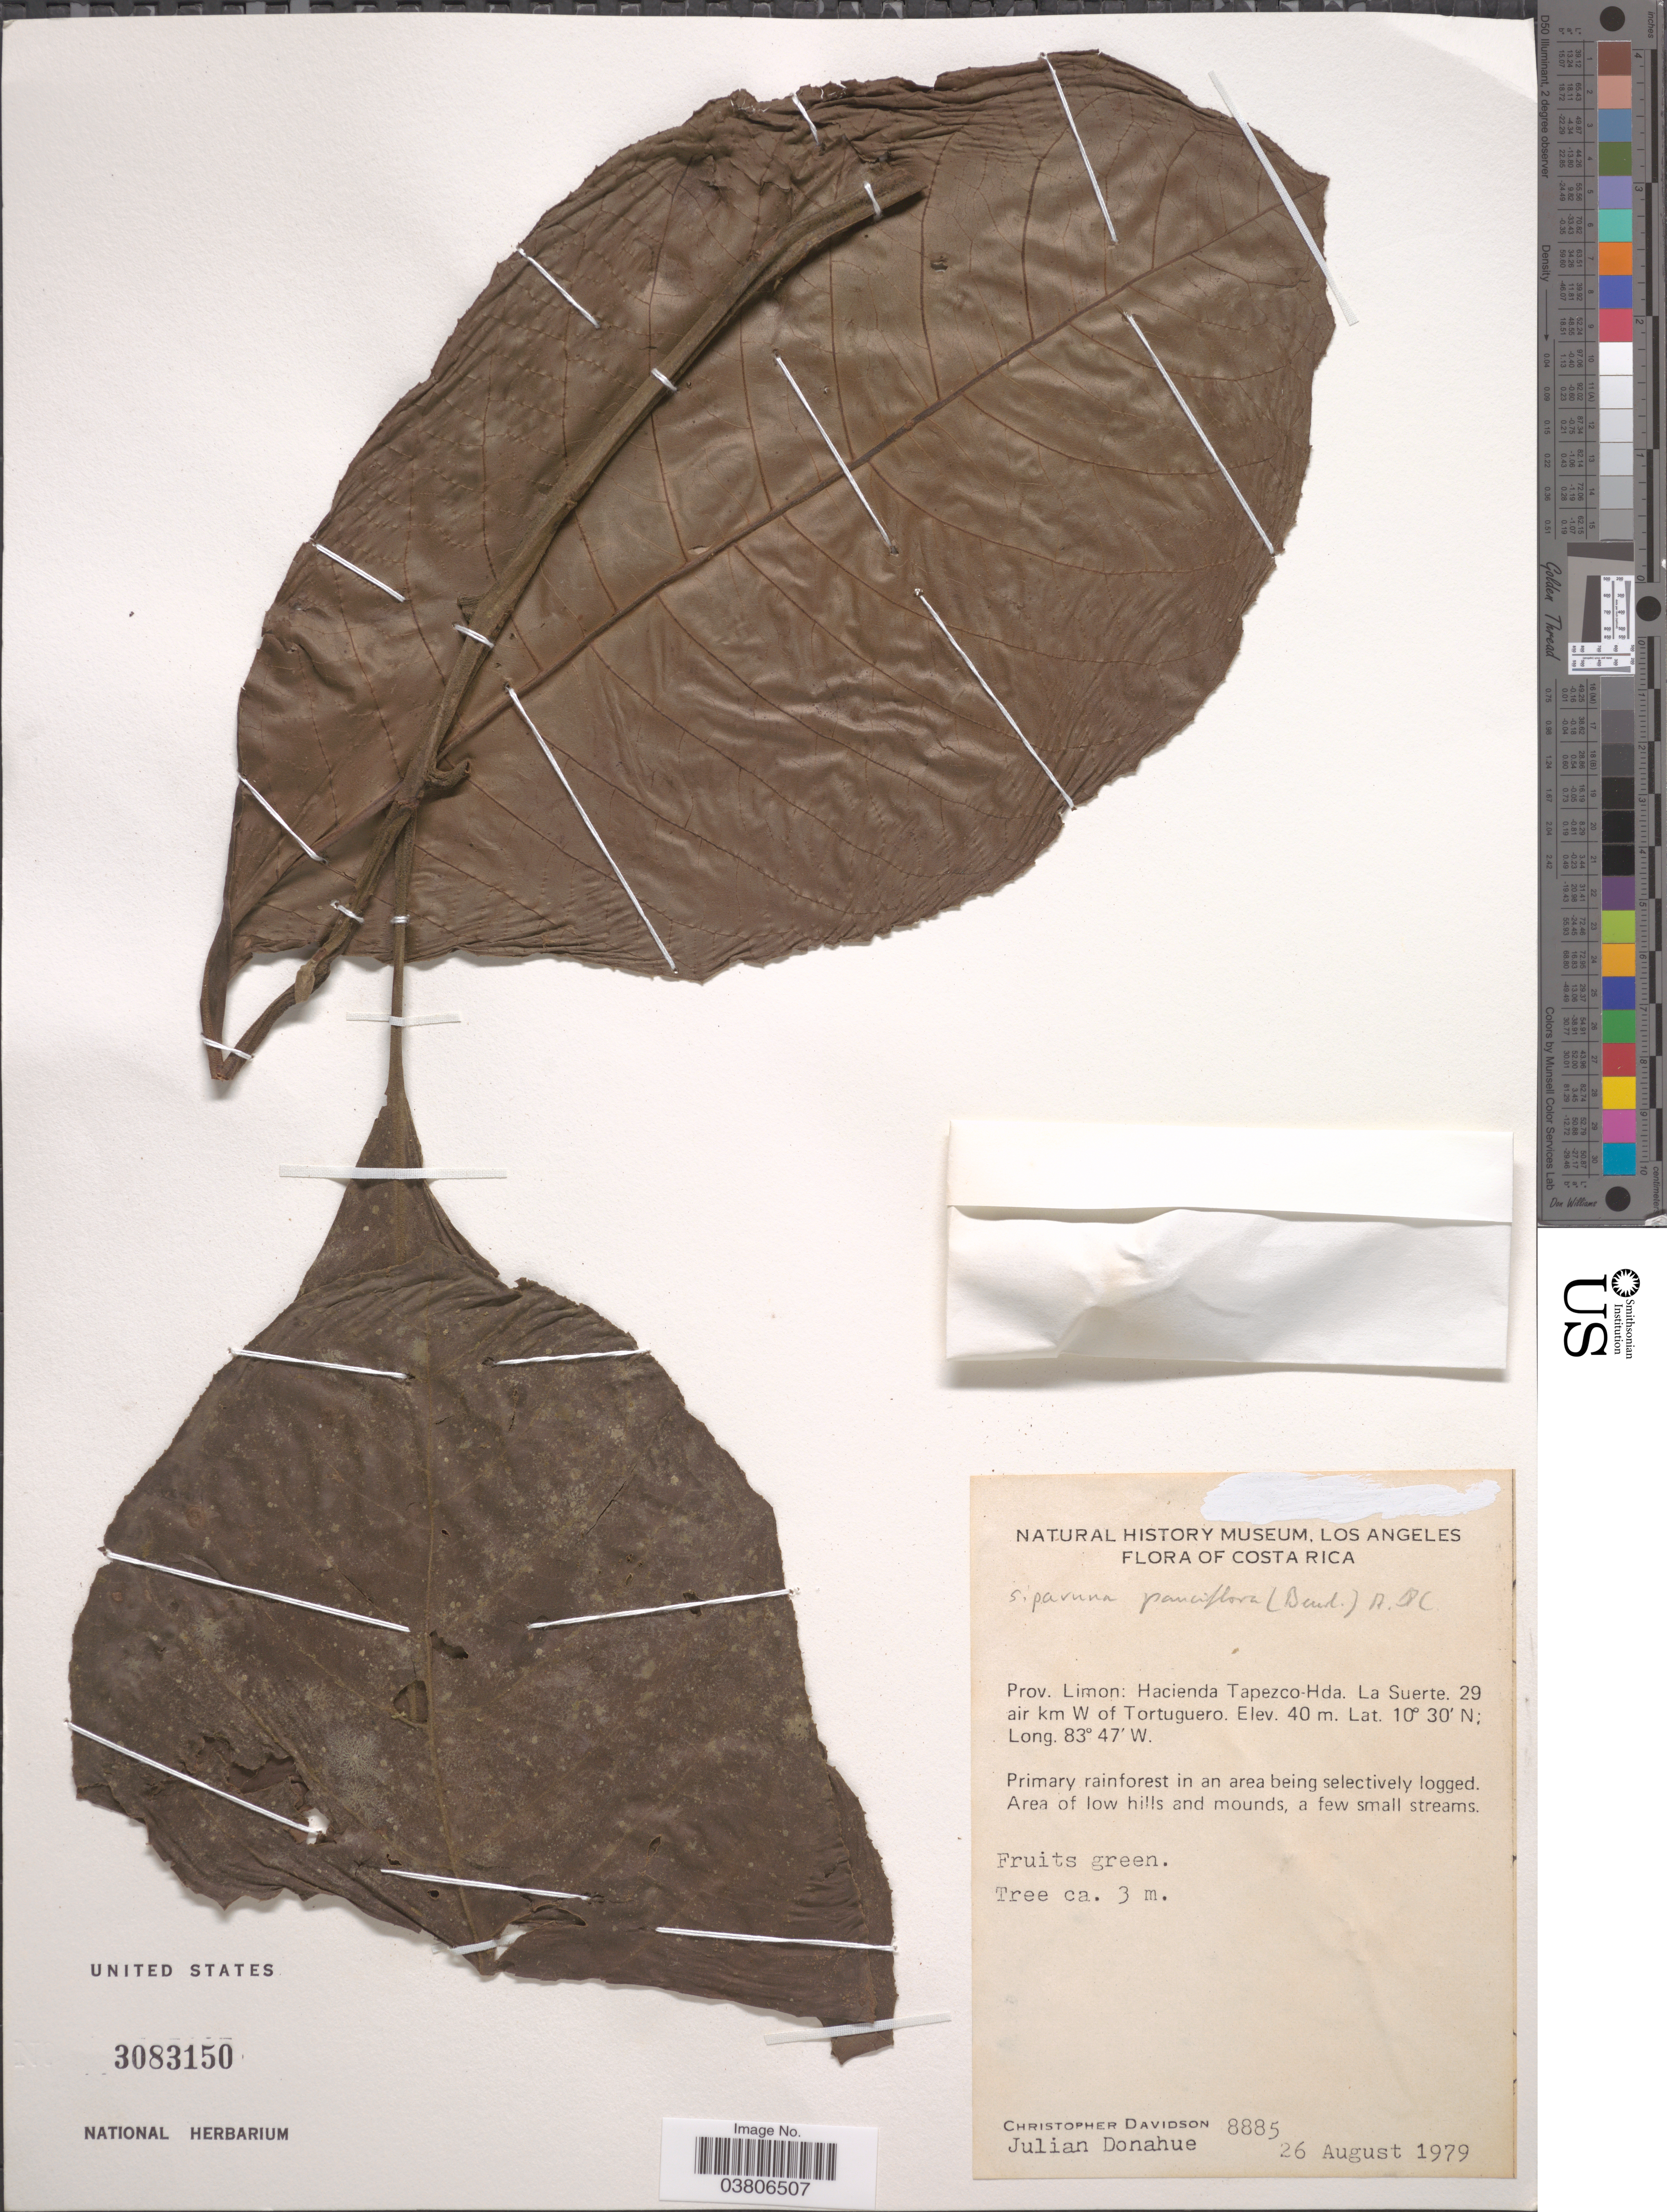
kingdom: Plantae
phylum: Tracheophyta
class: Magnoliopsida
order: Laurales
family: Siparunaceae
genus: Siparuna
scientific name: Siparuna pauciflora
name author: (Beurling) A. DC.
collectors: C. Davidson & J. Donahue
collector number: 8885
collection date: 1979-08-26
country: Costa Rica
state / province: Limón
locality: Hacienda Tapezco-Hda. La Suerte. 29 air km W of Tortuguero.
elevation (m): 40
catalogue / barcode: US 3083150